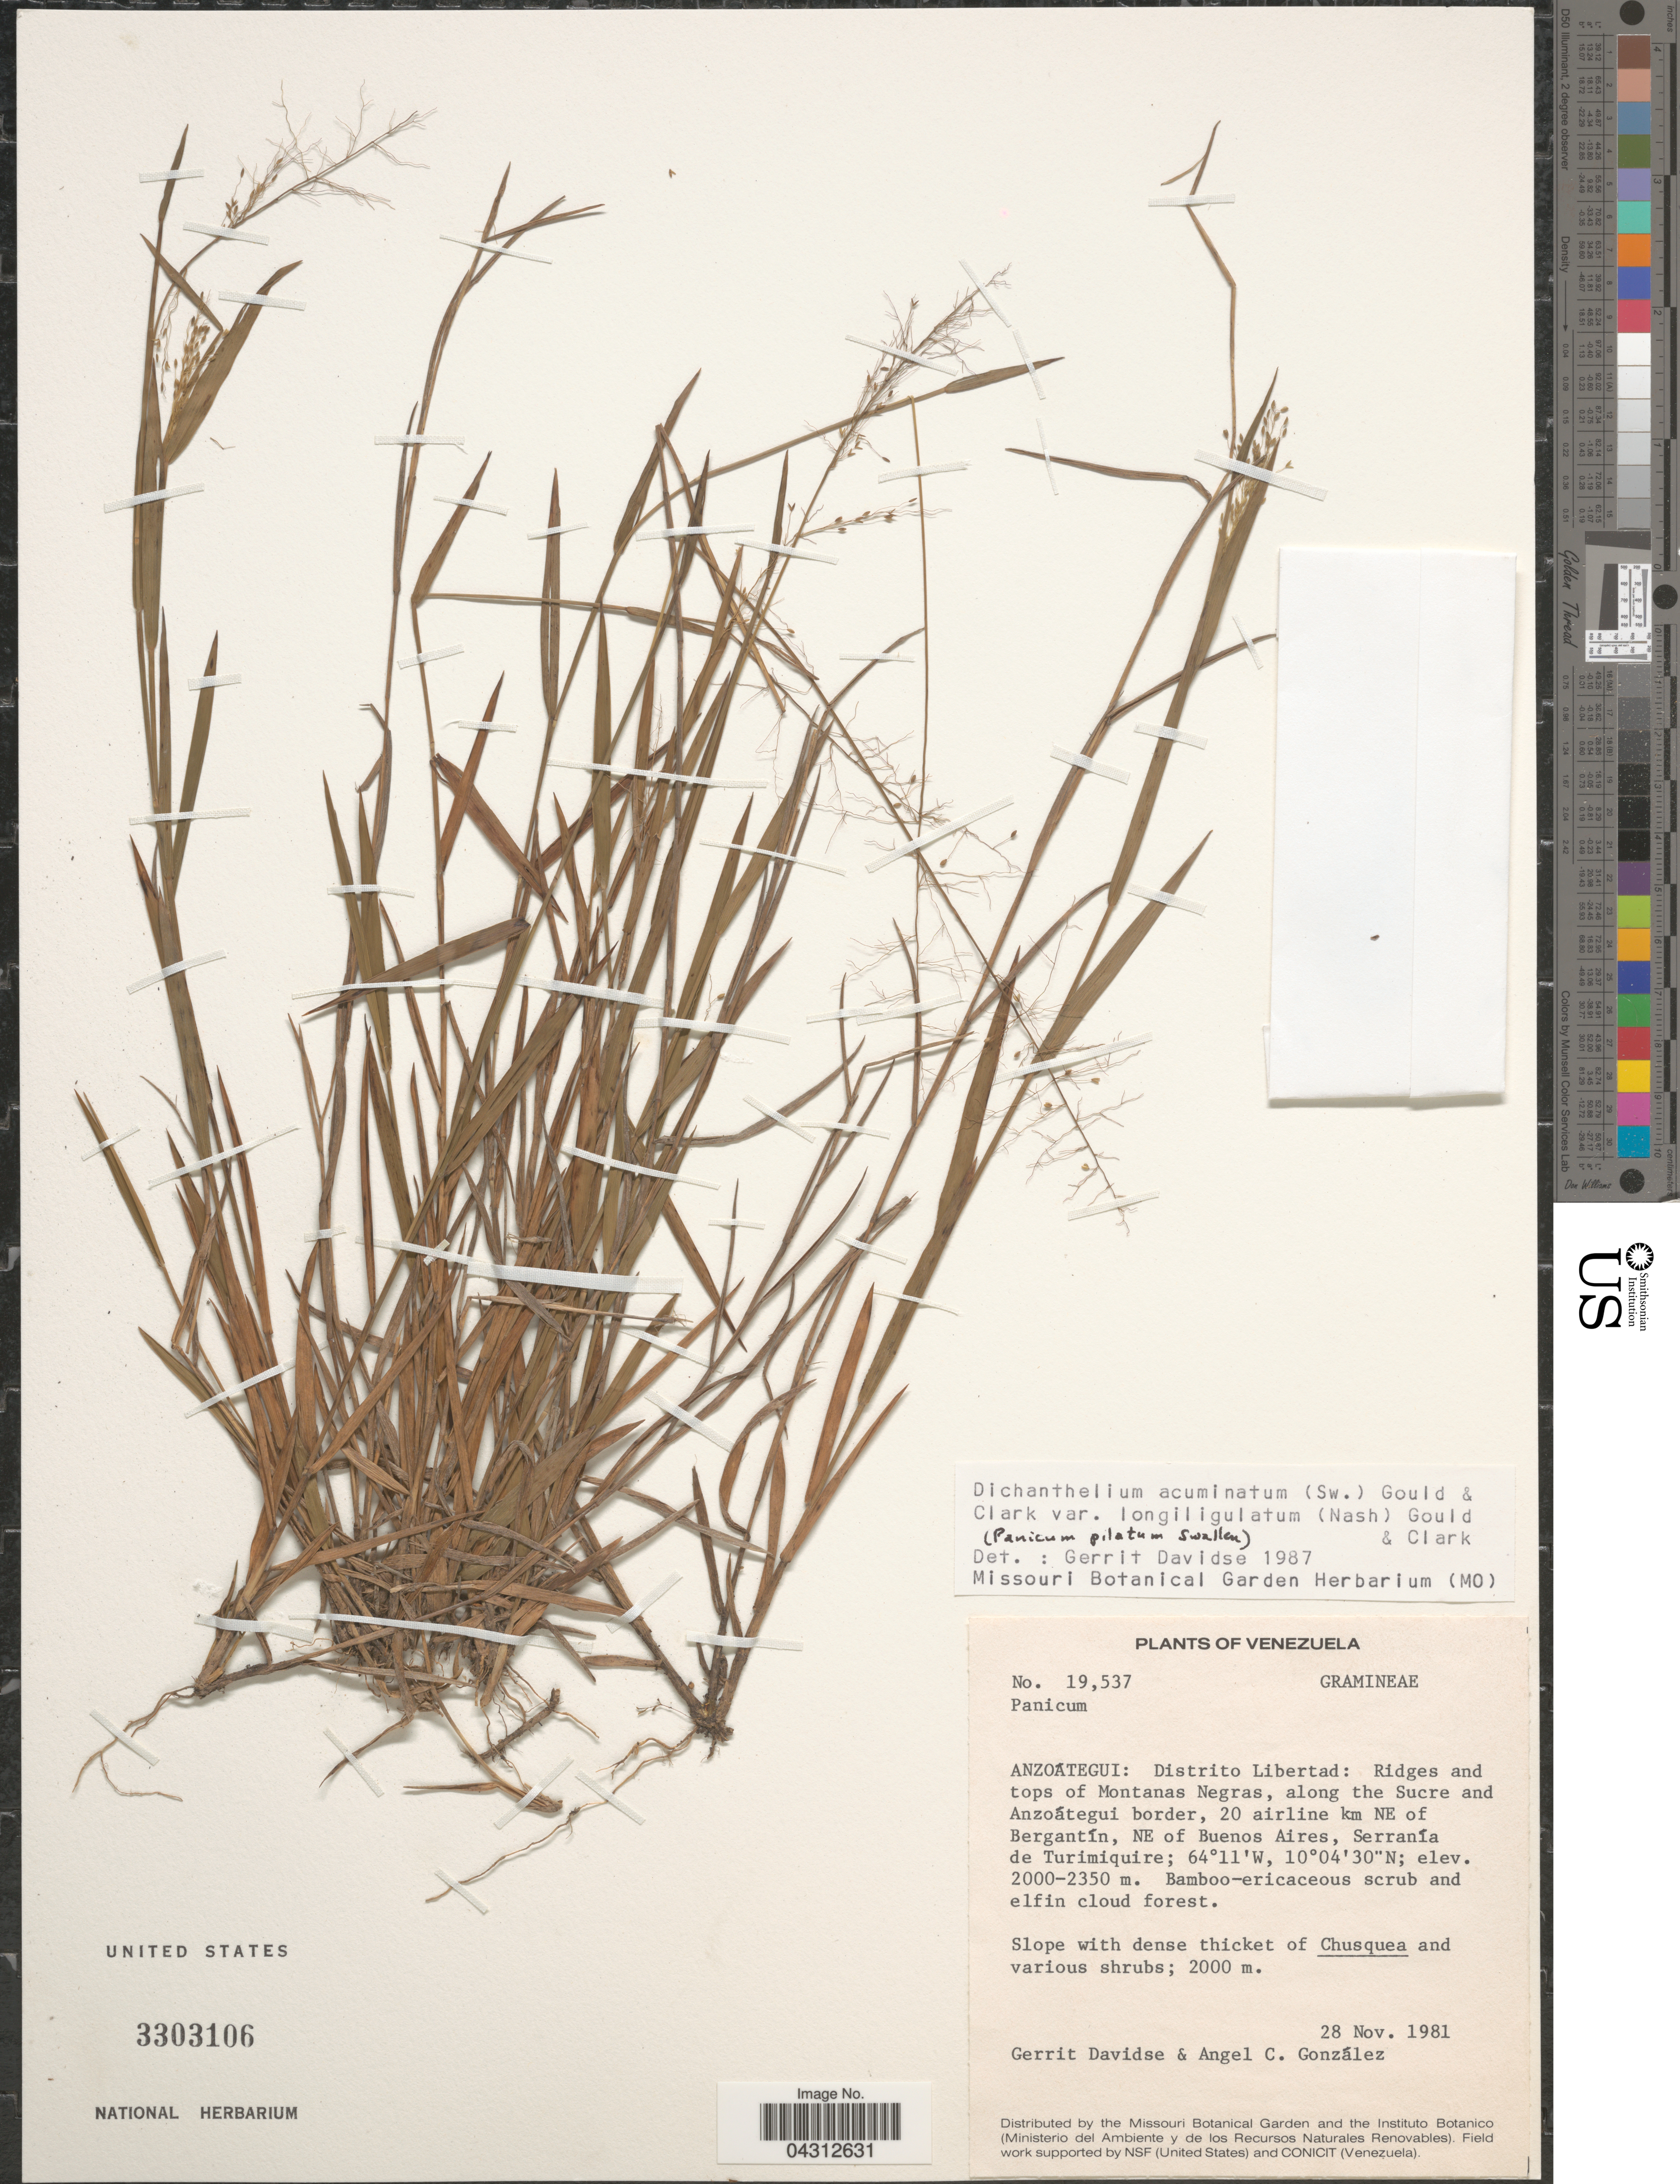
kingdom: Plantae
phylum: Tracheophyta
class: Liliopsida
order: Poales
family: Poaceae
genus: Panicum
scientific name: Panicum acuminatum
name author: Sw.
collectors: G. Davidse & A. C. González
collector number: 19537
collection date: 1981-11-28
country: Venezuela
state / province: Anzoategui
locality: Distrito Libertad: Ridges and tops of Montanas Negras, along the Sucre and Anzoátegui border, 20 airline km NE of Bergantín, NE of Buenos Aires, Serranía de Turimiquire. Bamboo-ericaceous scrub and elfin cloud forest.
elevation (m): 2000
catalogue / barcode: US 3303106